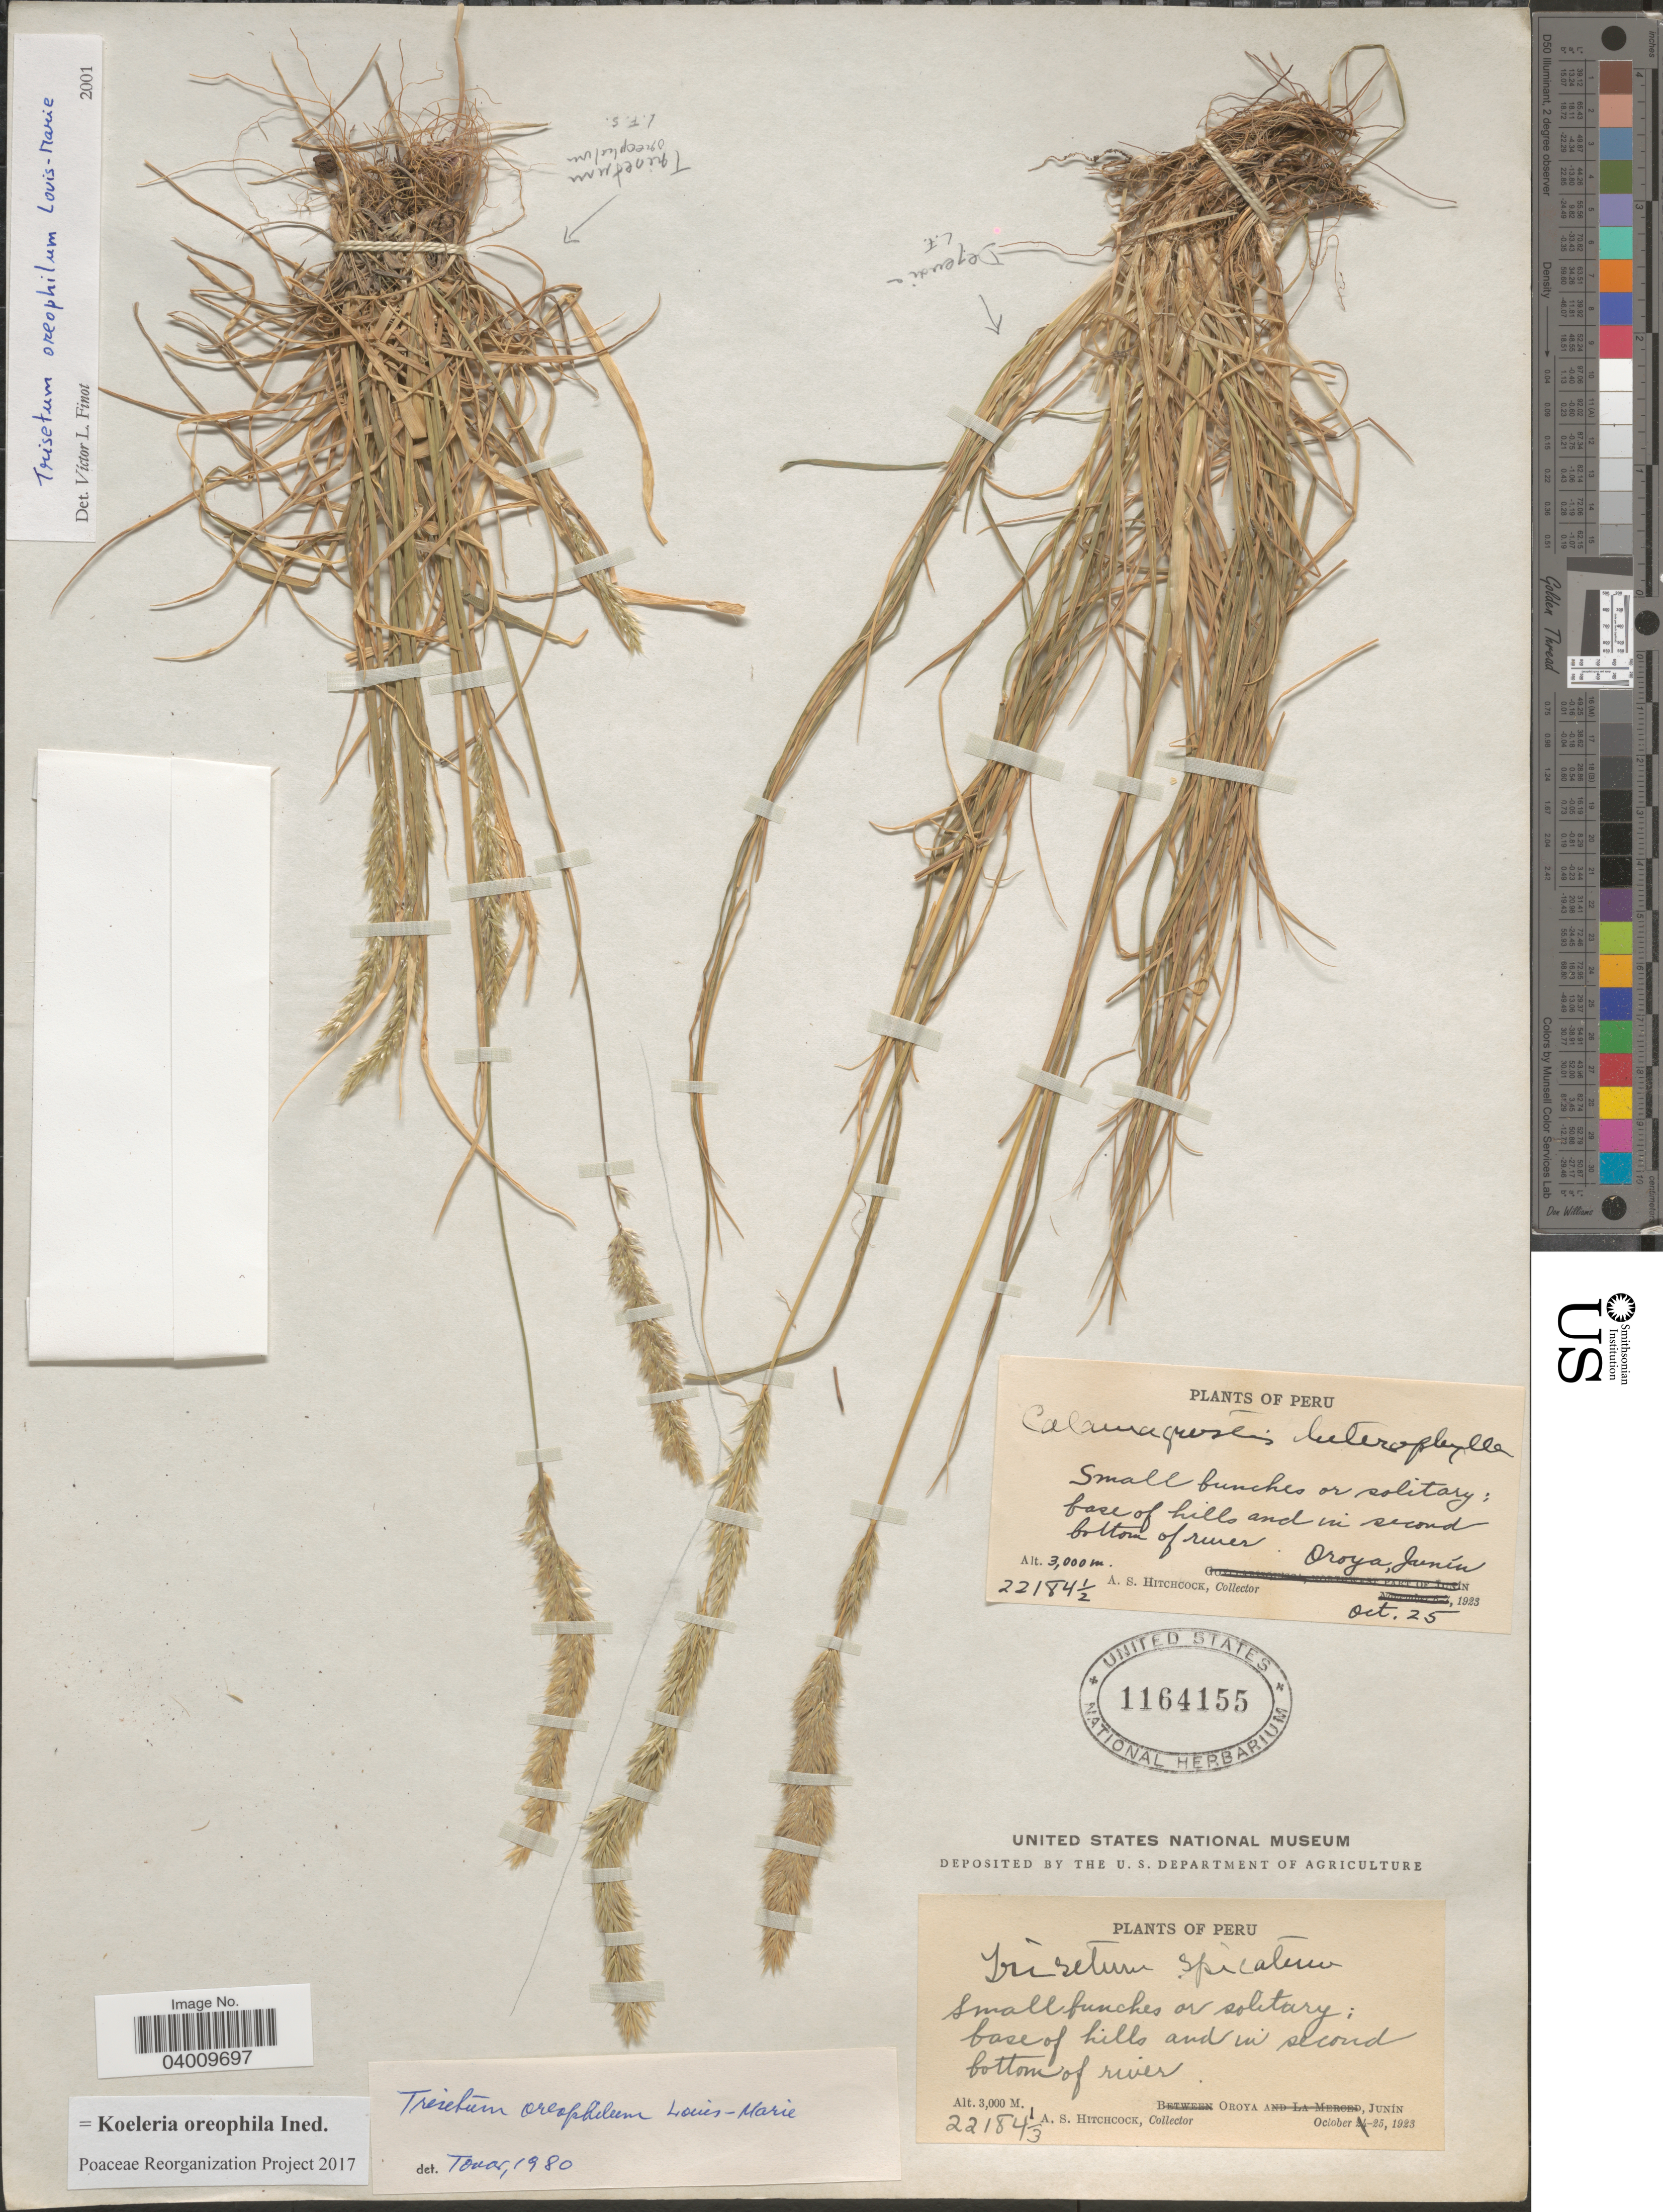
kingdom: Plantae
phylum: Tracheophyta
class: Liliopsida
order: Poales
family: Poaceae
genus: Koeleria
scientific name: Koeleria oreophila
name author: (Louis-Marie) Barberá et al.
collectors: A. S. Hitchcock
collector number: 22184½?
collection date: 1923-10-25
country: Peru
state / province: Junín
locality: Oroya.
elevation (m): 3000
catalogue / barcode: US 1164155